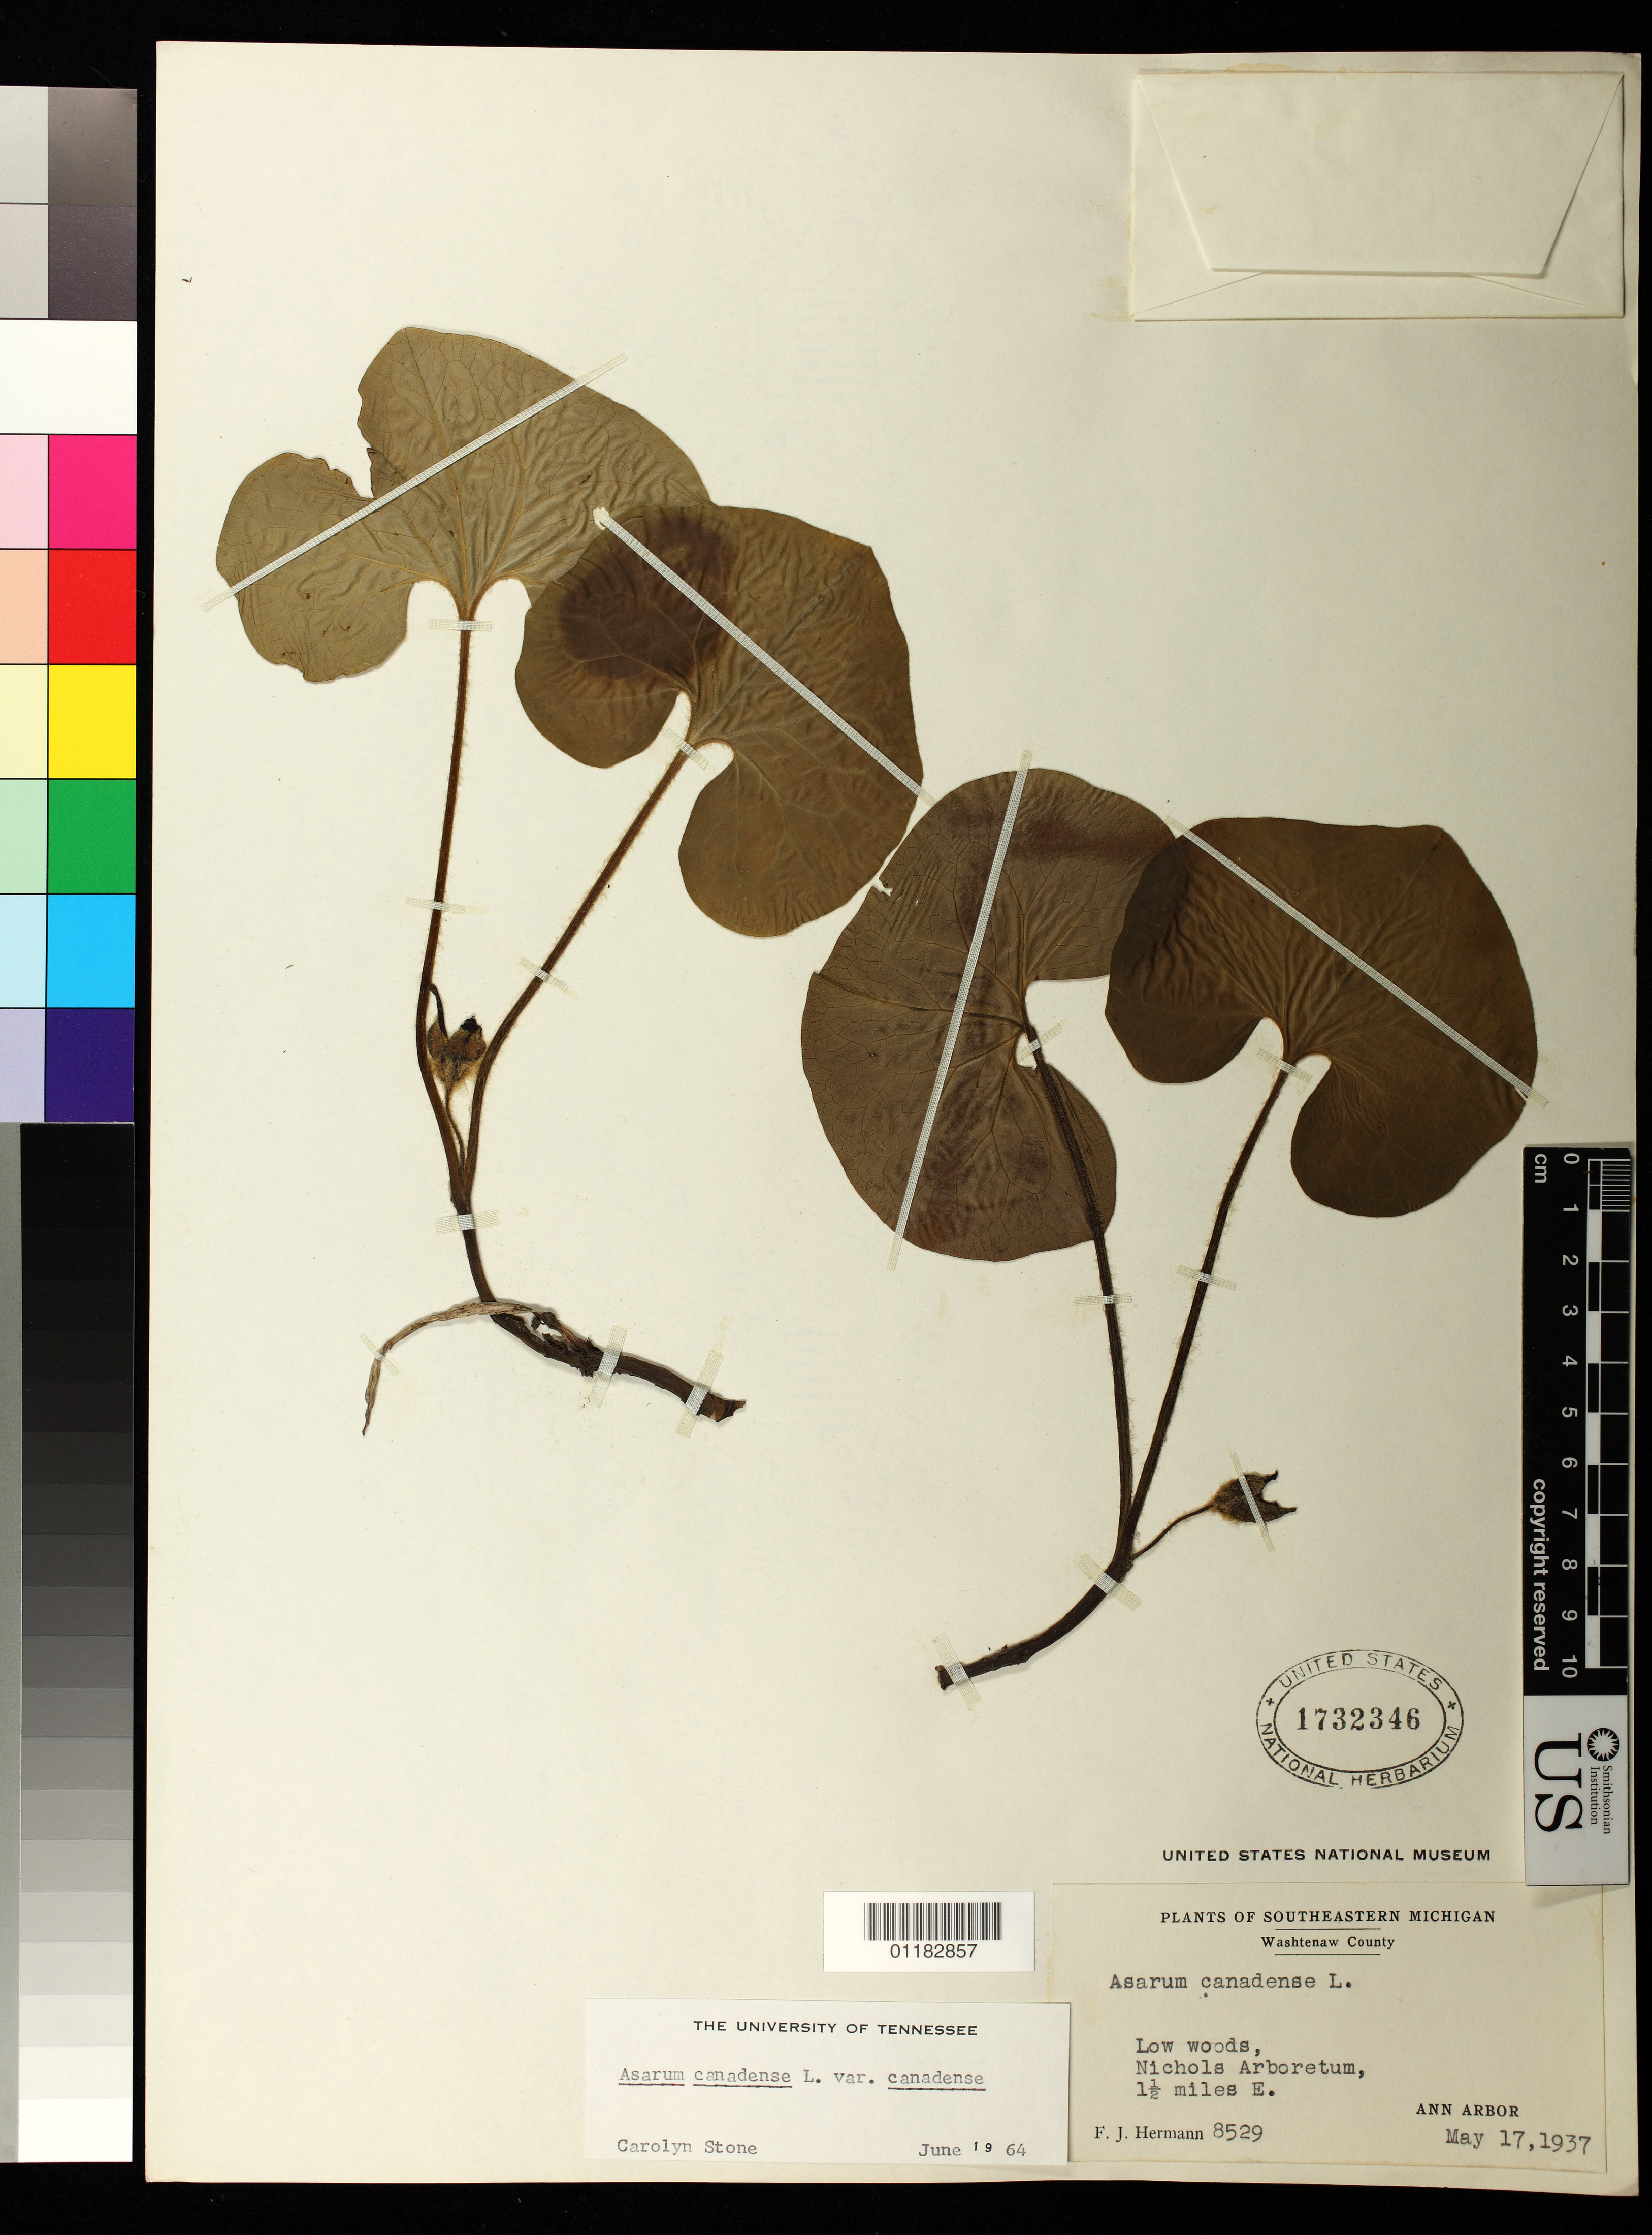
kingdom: Plantae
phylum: Tracheophyta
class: Magnoliopsida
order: Piperales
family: Aristolochiaceae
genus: Asarum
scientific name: Asarum canadense var. canadense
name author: L.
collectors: F. J. Hermann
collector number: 8529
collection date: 1937-05-17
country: United States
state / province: Michigan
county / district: Washtenaw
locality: Nicholas Arboretum, 1.5 miles E. of Ann Arbor, Washtenaw County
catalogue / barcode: US 1732346